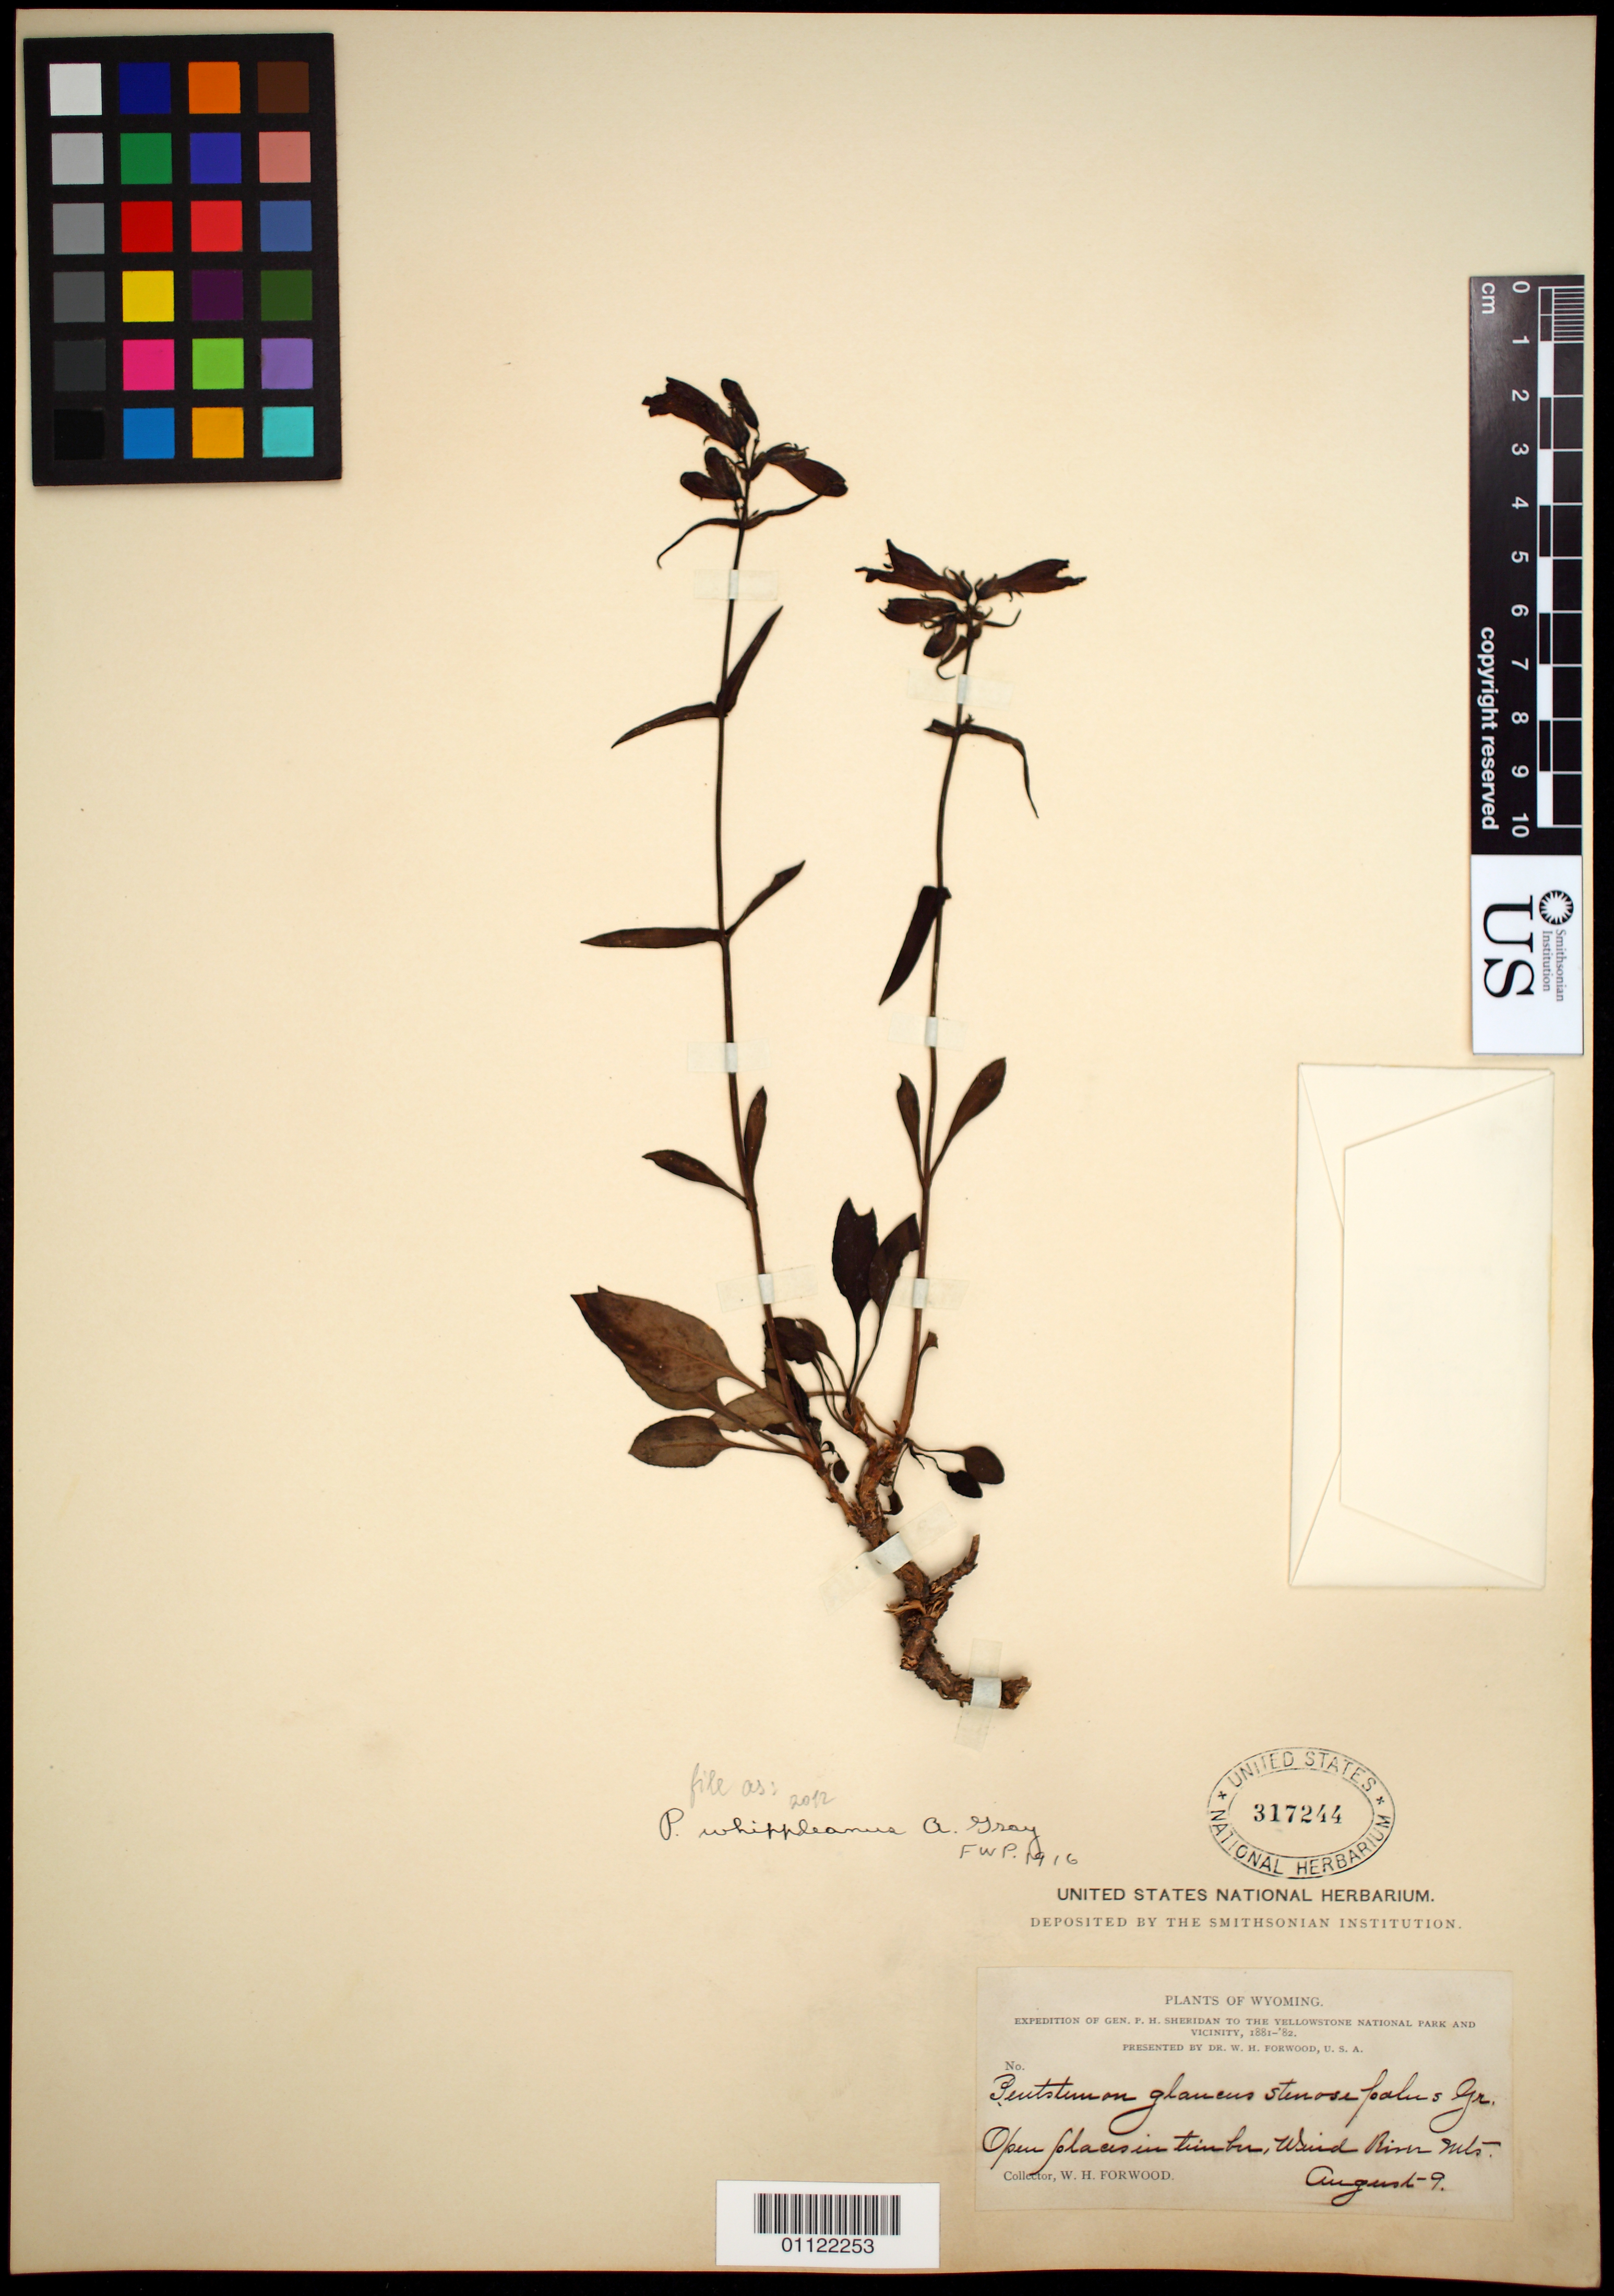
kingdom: Plantae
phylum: Tracheophyta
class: Magnoliopsida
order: Lamiales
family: Plantaginaceae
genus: Penstemon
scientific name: Penstemon whippleanus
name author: A. Gray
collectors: W. Forwood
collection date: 1881-08-09 or 1882-08-09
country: United States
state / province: Wyoming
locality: Winter River Mts.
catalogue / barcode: US 317244